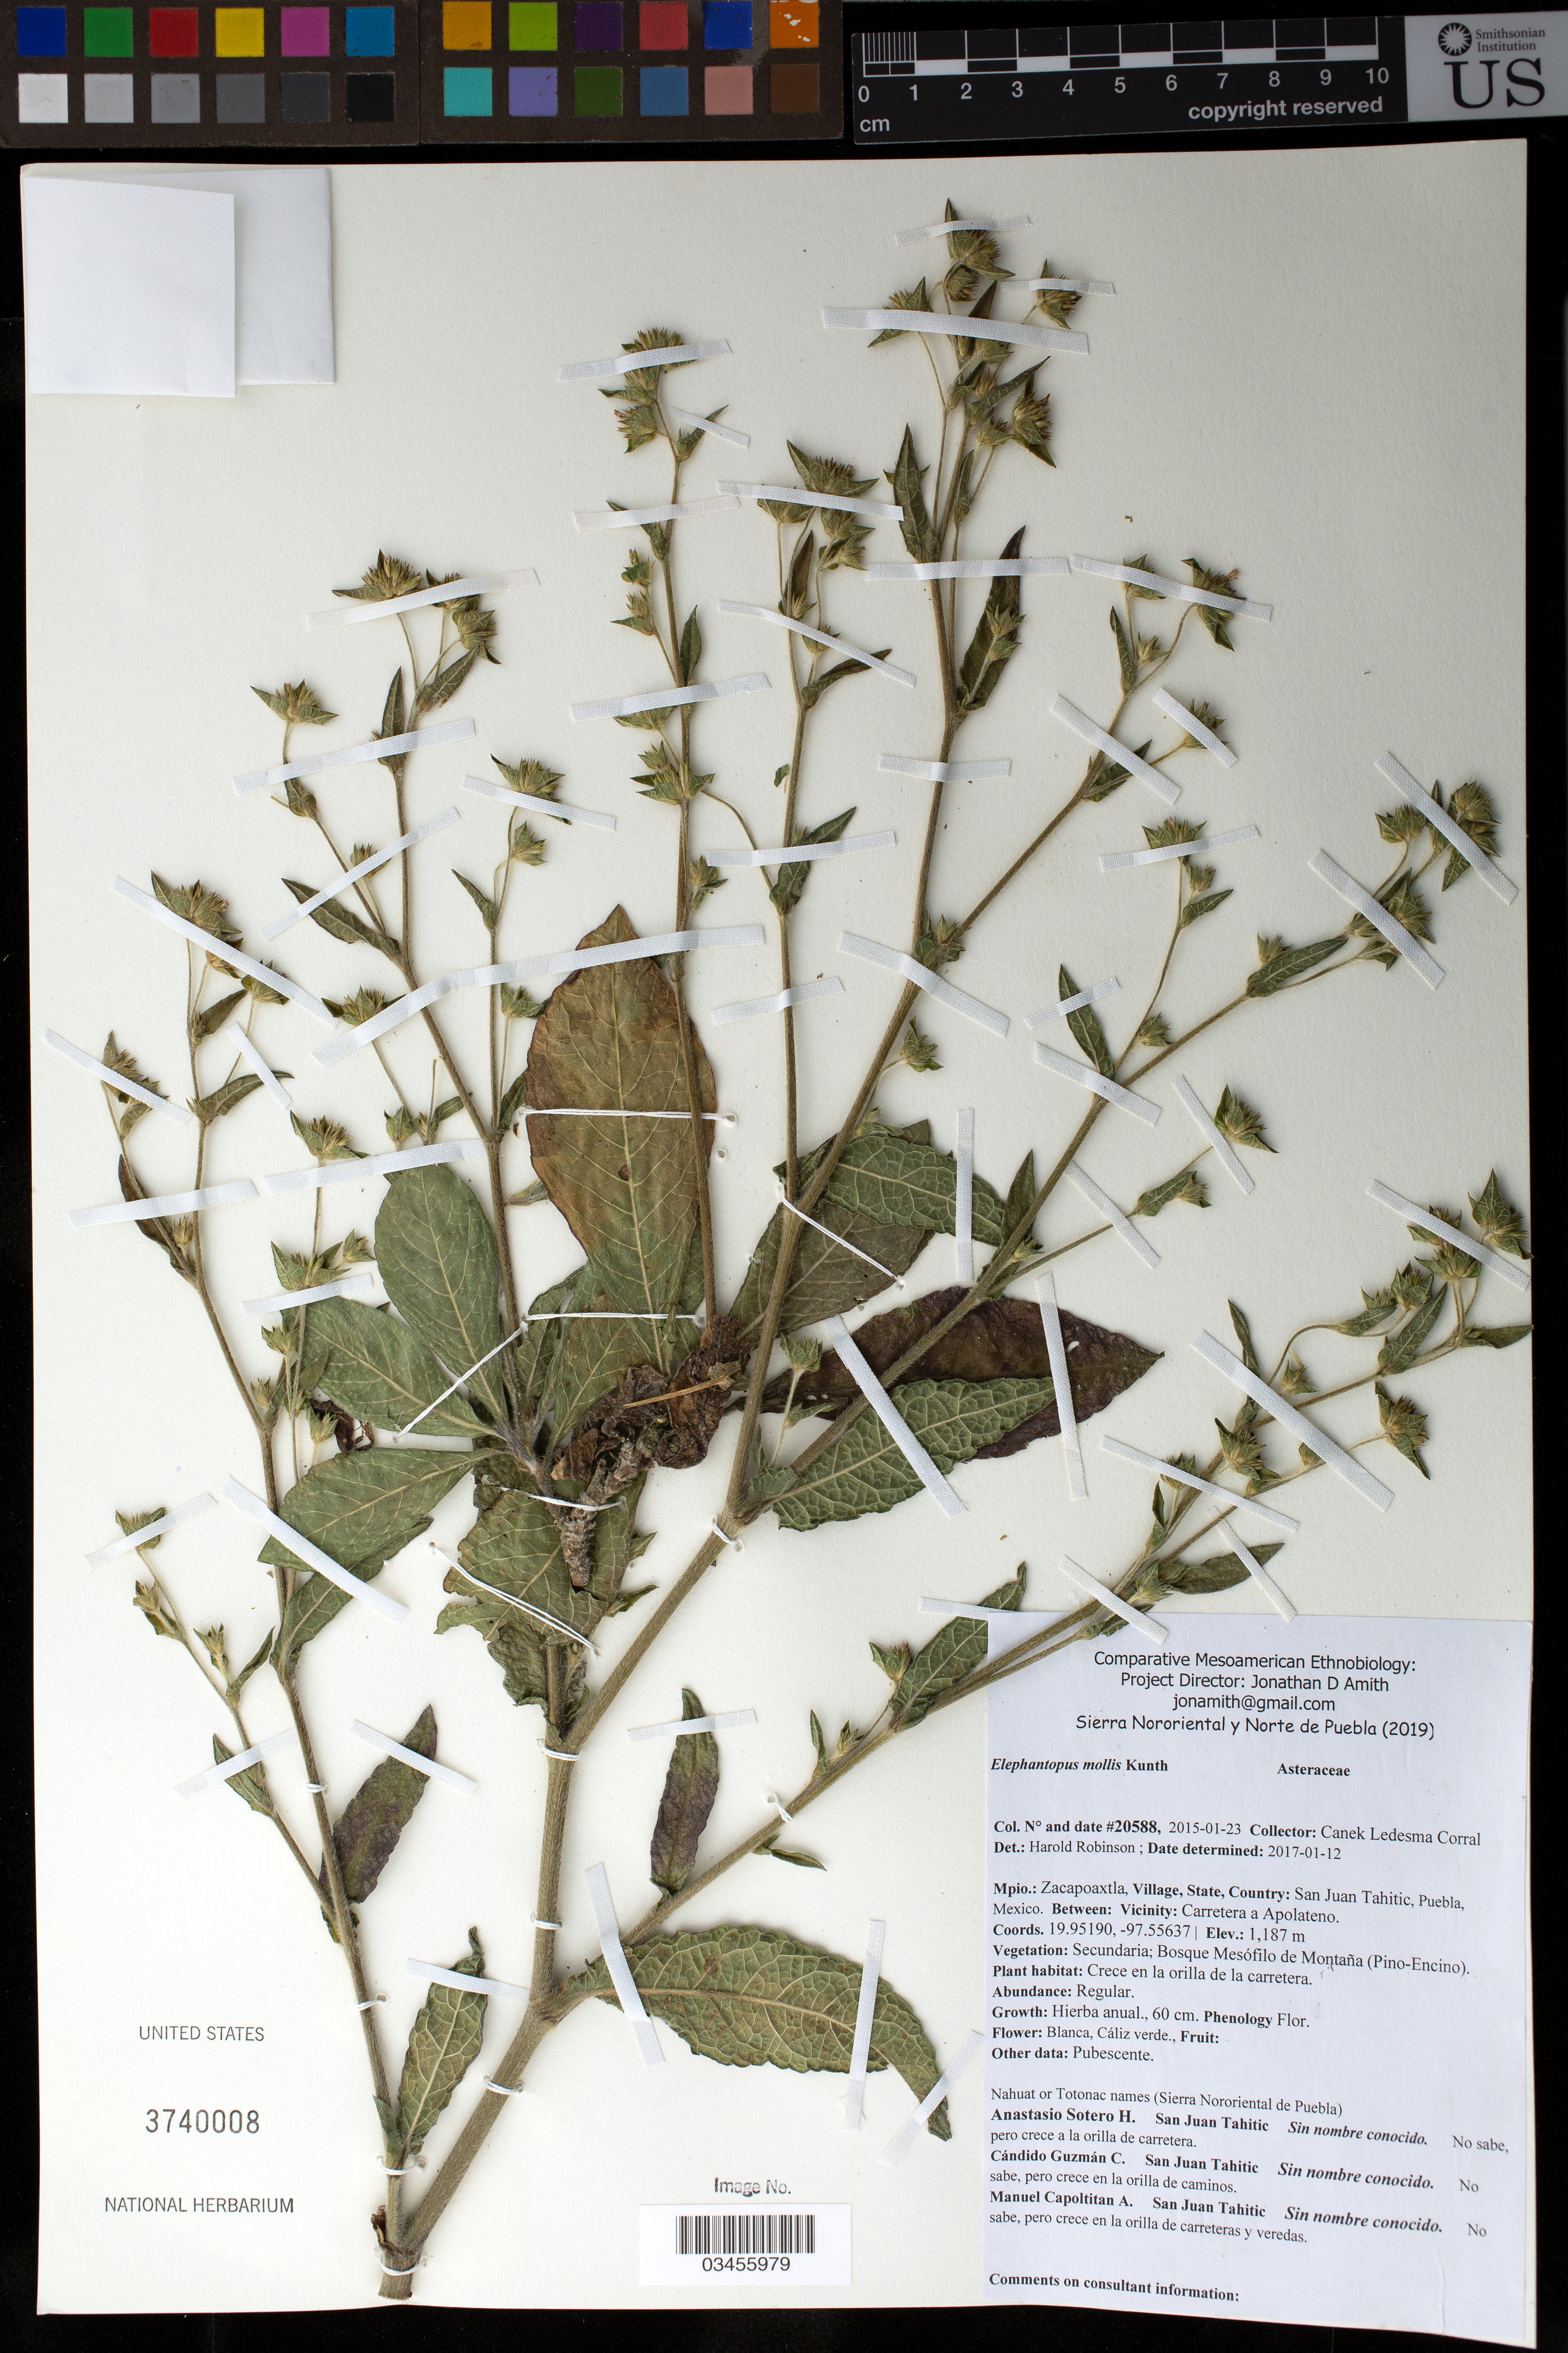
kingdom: Plantae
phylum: Tracheophyta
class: Magnoliopsida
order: Asterales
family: Asteraceae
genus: Elephantopus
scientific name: Elephantopus mollis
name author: Kunth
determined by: Robinson, Harold E., (US)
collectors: Canek Ledesma C.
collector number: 20588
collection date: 2015-01-23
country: México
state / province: Puebla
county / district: Zacapoaxtla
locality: PUEBLO: San Juan Tahitic; LOCALIDAD EXACTA: Carretera a Apolateno.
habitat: Bosque mesófilo de montaña (Pino-Encino) | Crece en la orilla de la carretera.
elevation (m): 1187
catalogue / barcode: US 3740008